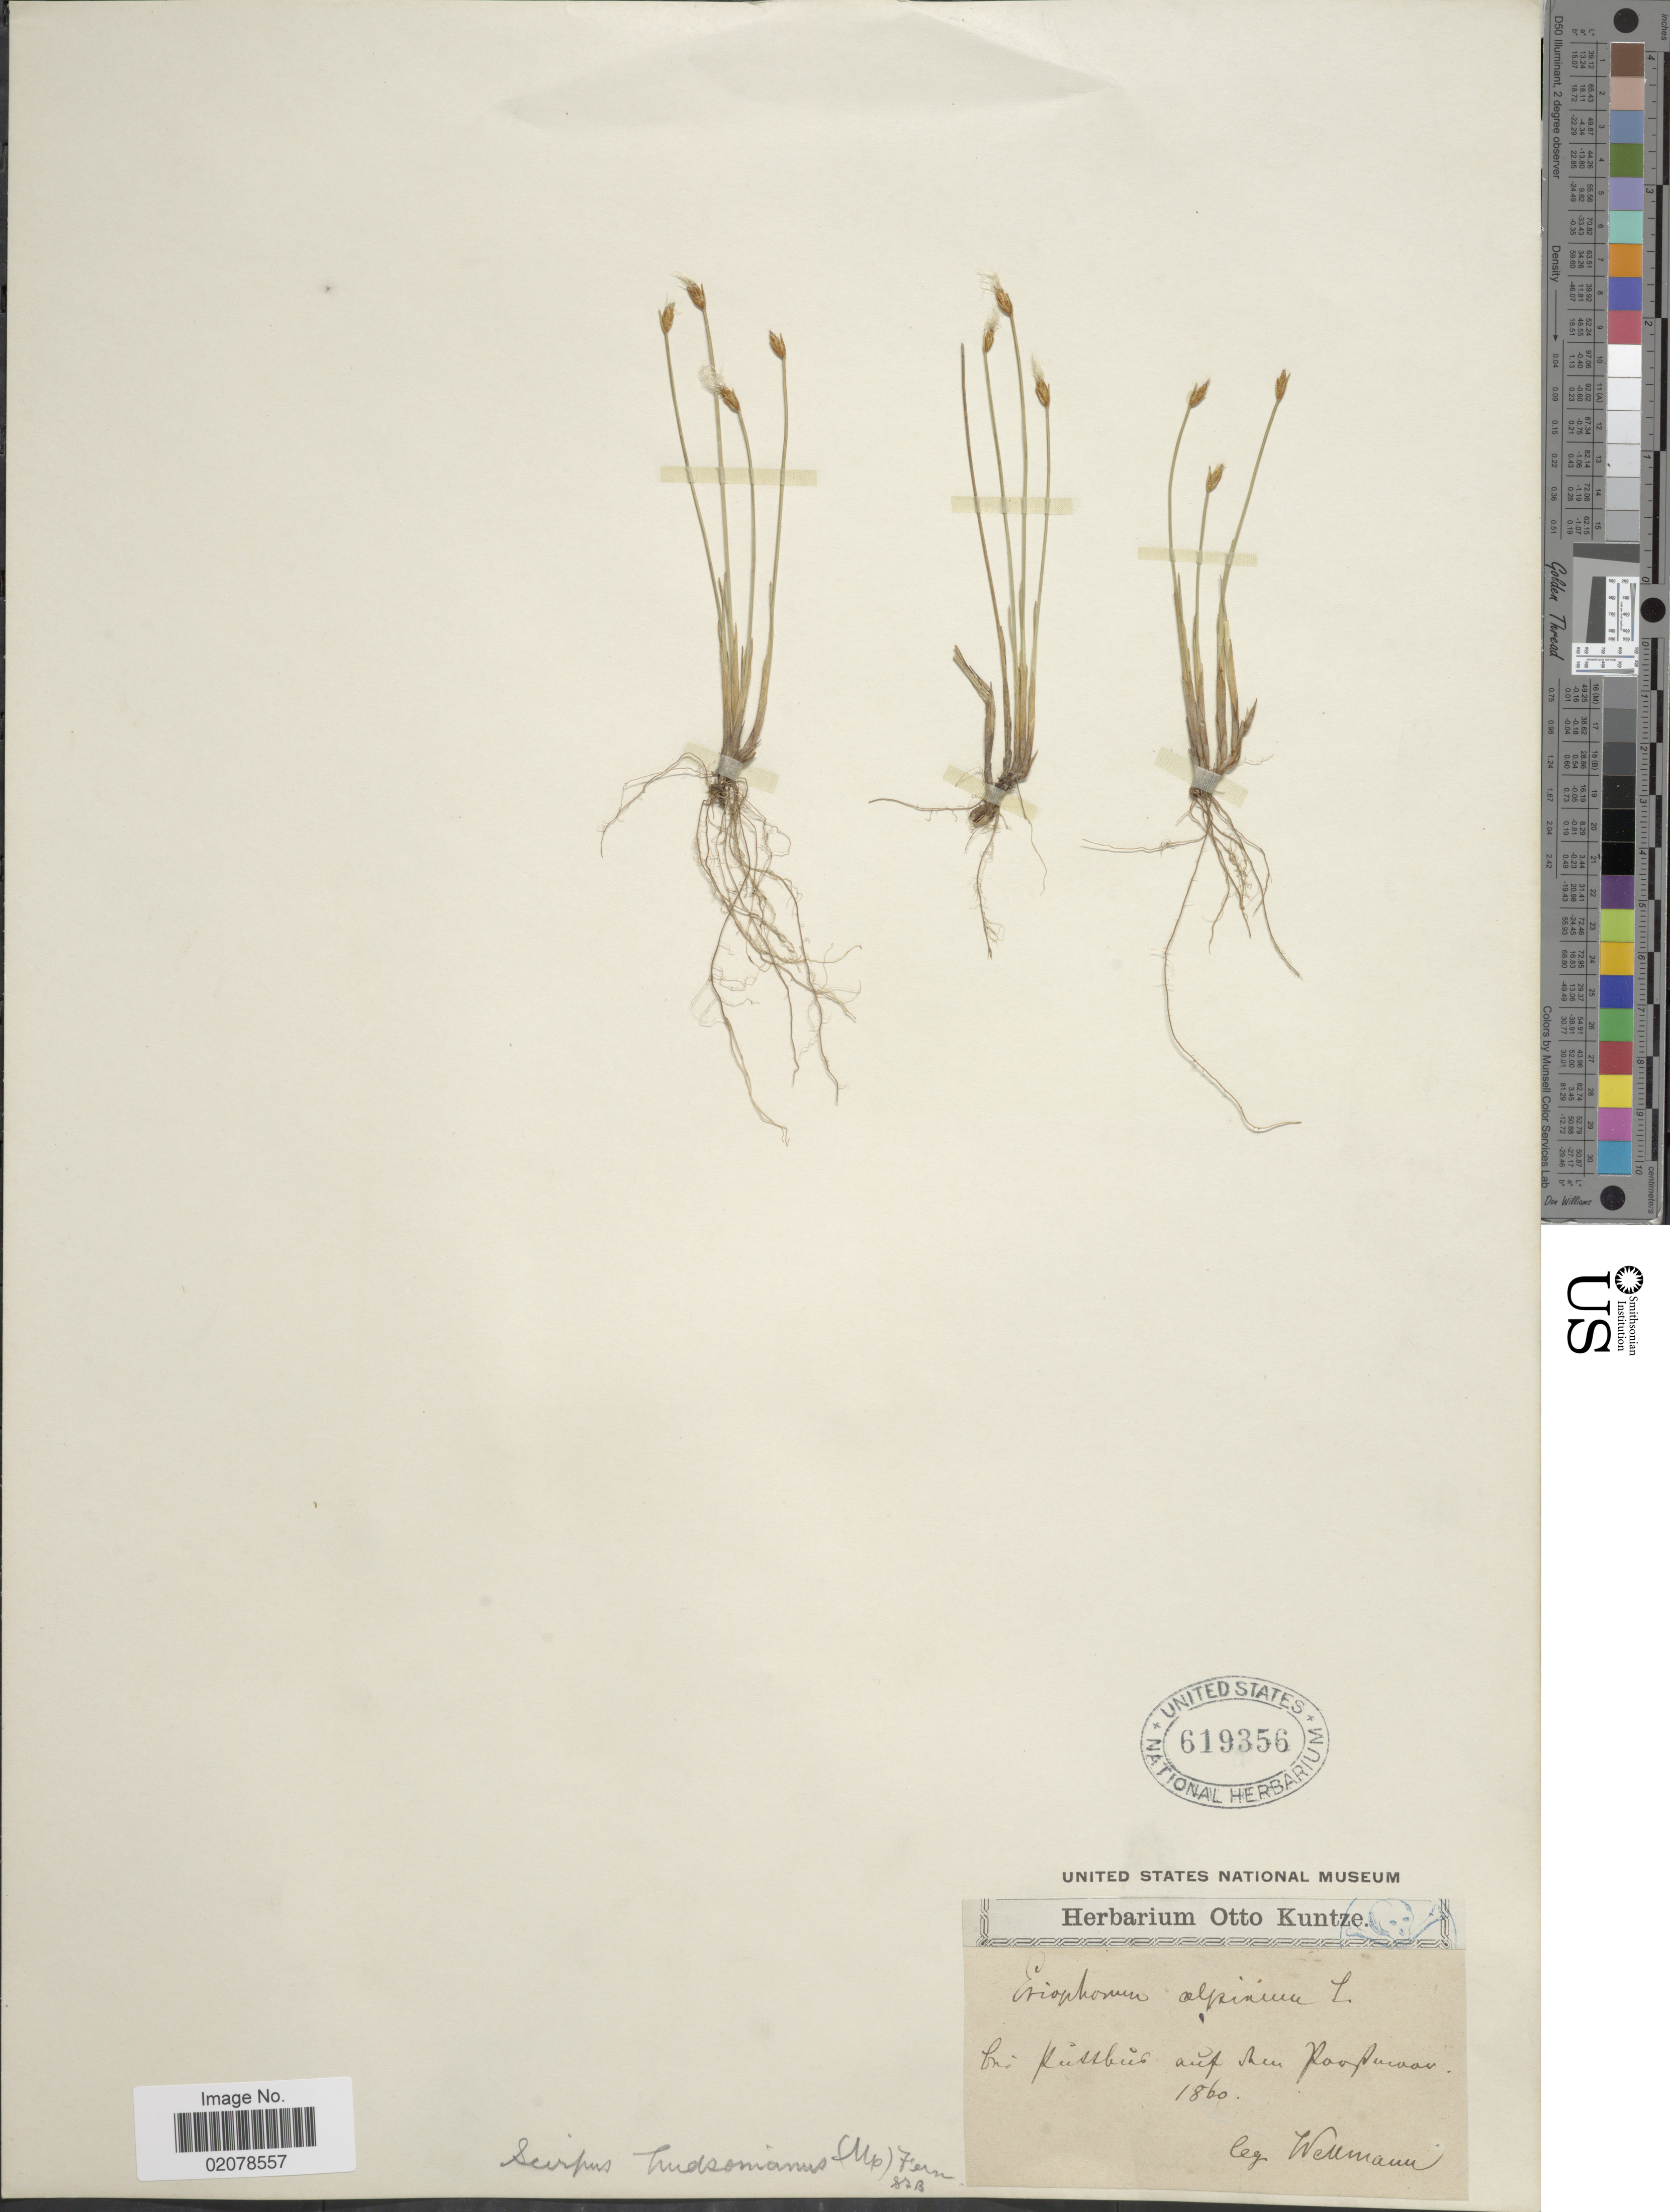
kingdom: Plantae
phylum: Tracheophyta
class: Liliopsida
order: Poales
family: Cyperaceae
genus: Trichophorum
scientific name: Trichophorum alpinum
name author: (L.) Pers.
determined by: Strong, M. T., (US), Smithsonian Institution - National Museum of Natural History (UNITED STATES)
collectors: Wellmann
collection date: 1860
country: Austria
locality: Kuttbus auf shur Poofuwar [interpreted]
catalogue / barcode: US 619356